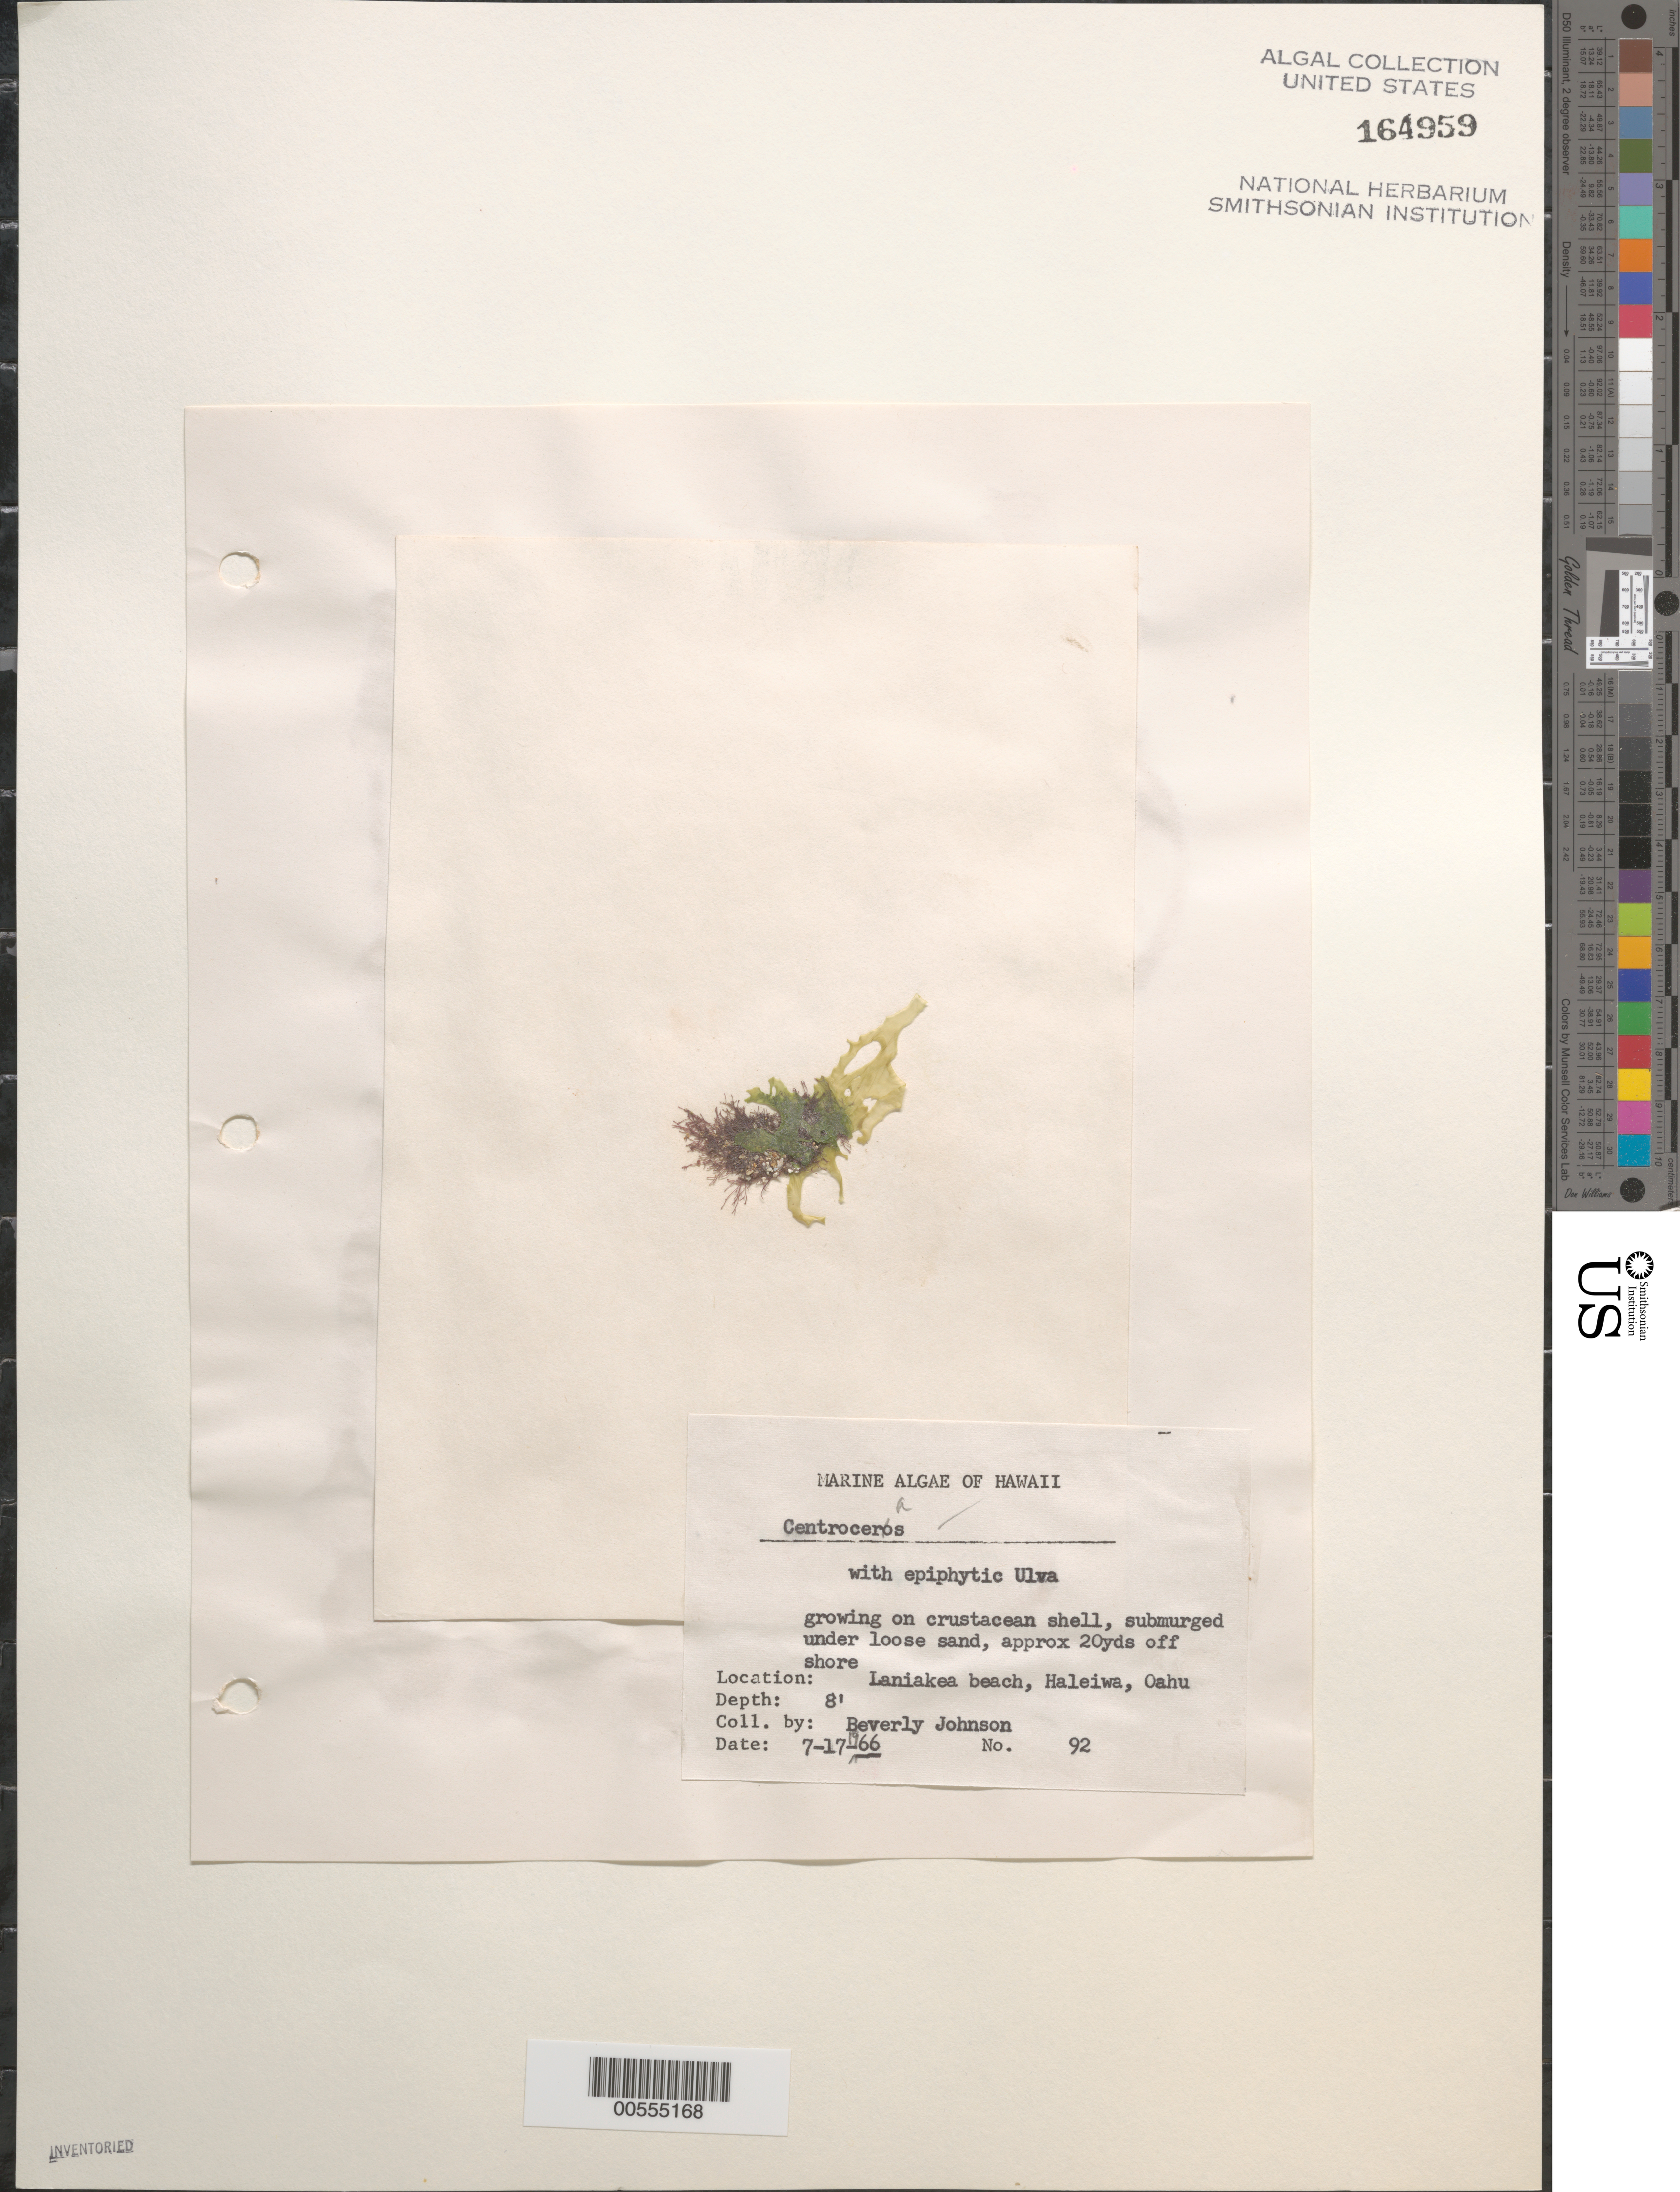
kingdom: Plantae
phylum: Rhodophyta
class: Florideophyceae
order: Ceramiales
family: Ceramiaceae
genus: Centroceras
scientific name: Centroceras sp.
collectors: B. Johnson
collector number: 92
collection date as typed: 17 Jul 1966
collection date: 1966-07-17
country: United States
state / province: Hawaii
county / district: Honolulu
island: Oahu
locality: Haleiwa, Laniakea Beach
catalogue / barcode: US 164959